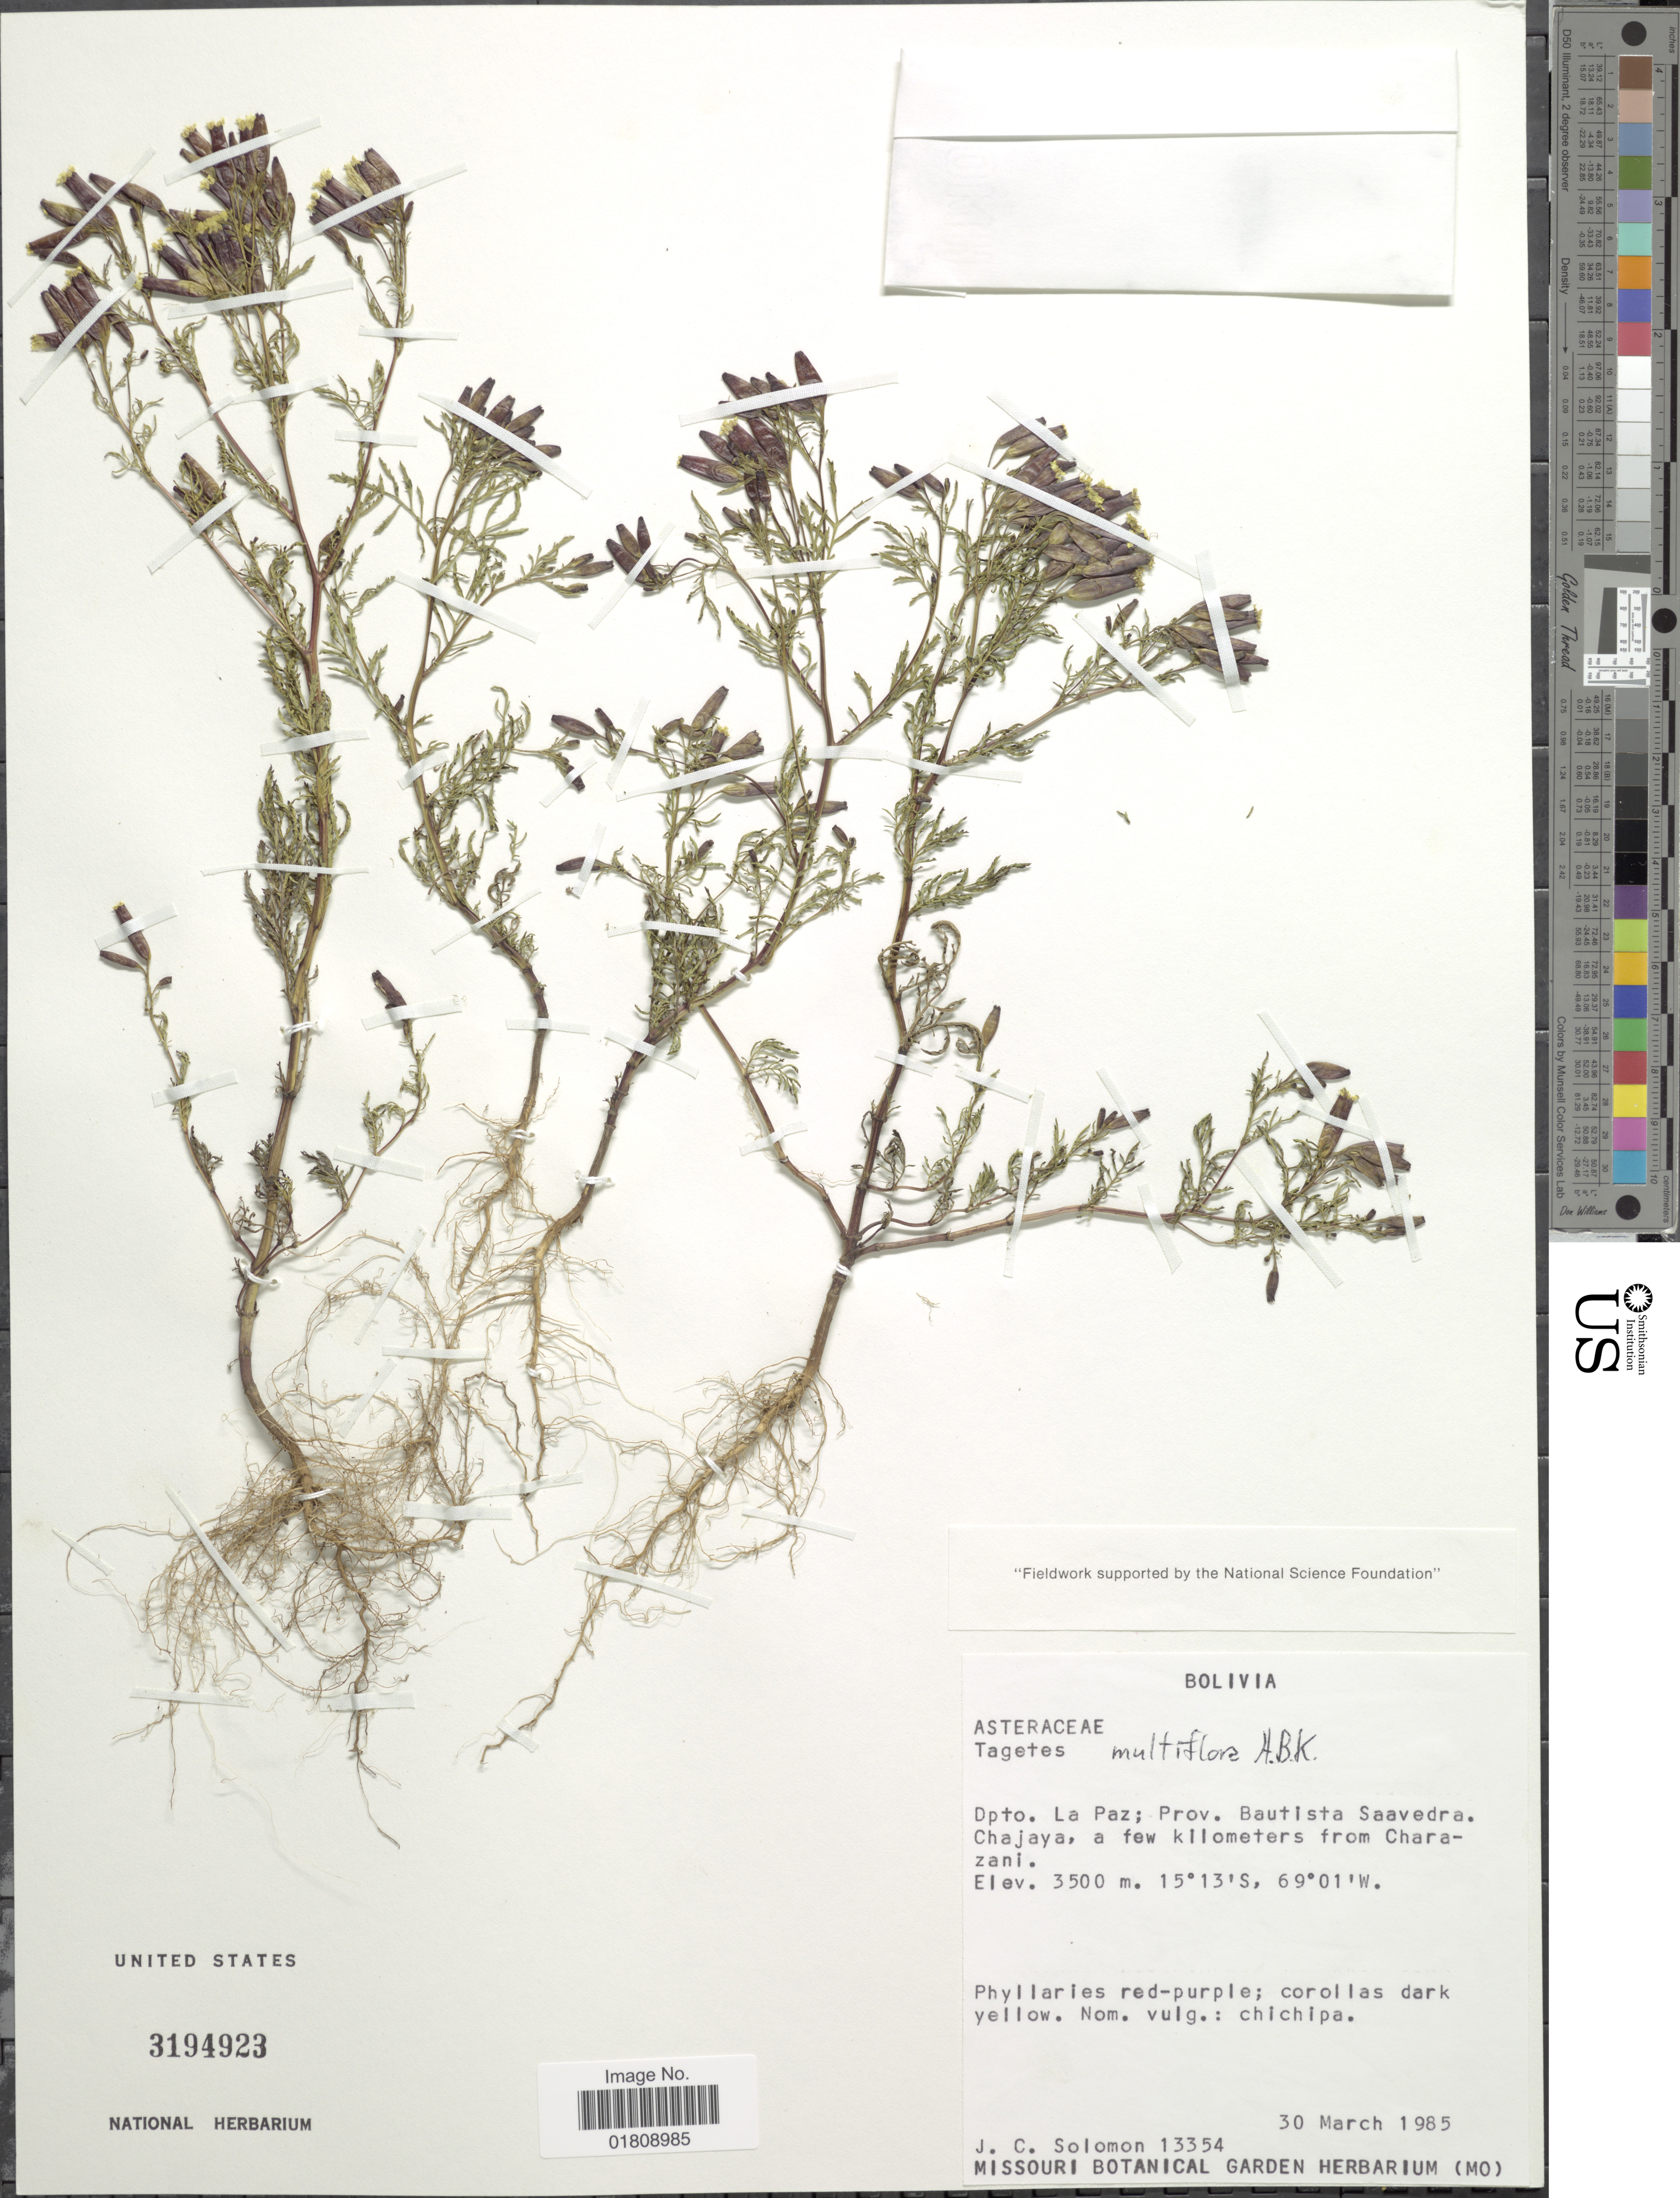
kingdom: Plantae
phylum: Tracheophyta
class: Magnoliopsida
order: Asterales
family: Asteraceae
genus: Tagetes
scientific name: Tagetes multiflora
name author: Kunth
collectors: J. C. Solomon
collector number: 13354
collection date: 1985-03-30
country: Bolivia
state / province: La Paz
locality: Prov. Bautista Saavedra, Chajaya, a few kilometers from Charazani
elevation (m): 3500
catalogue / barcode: US 3194923